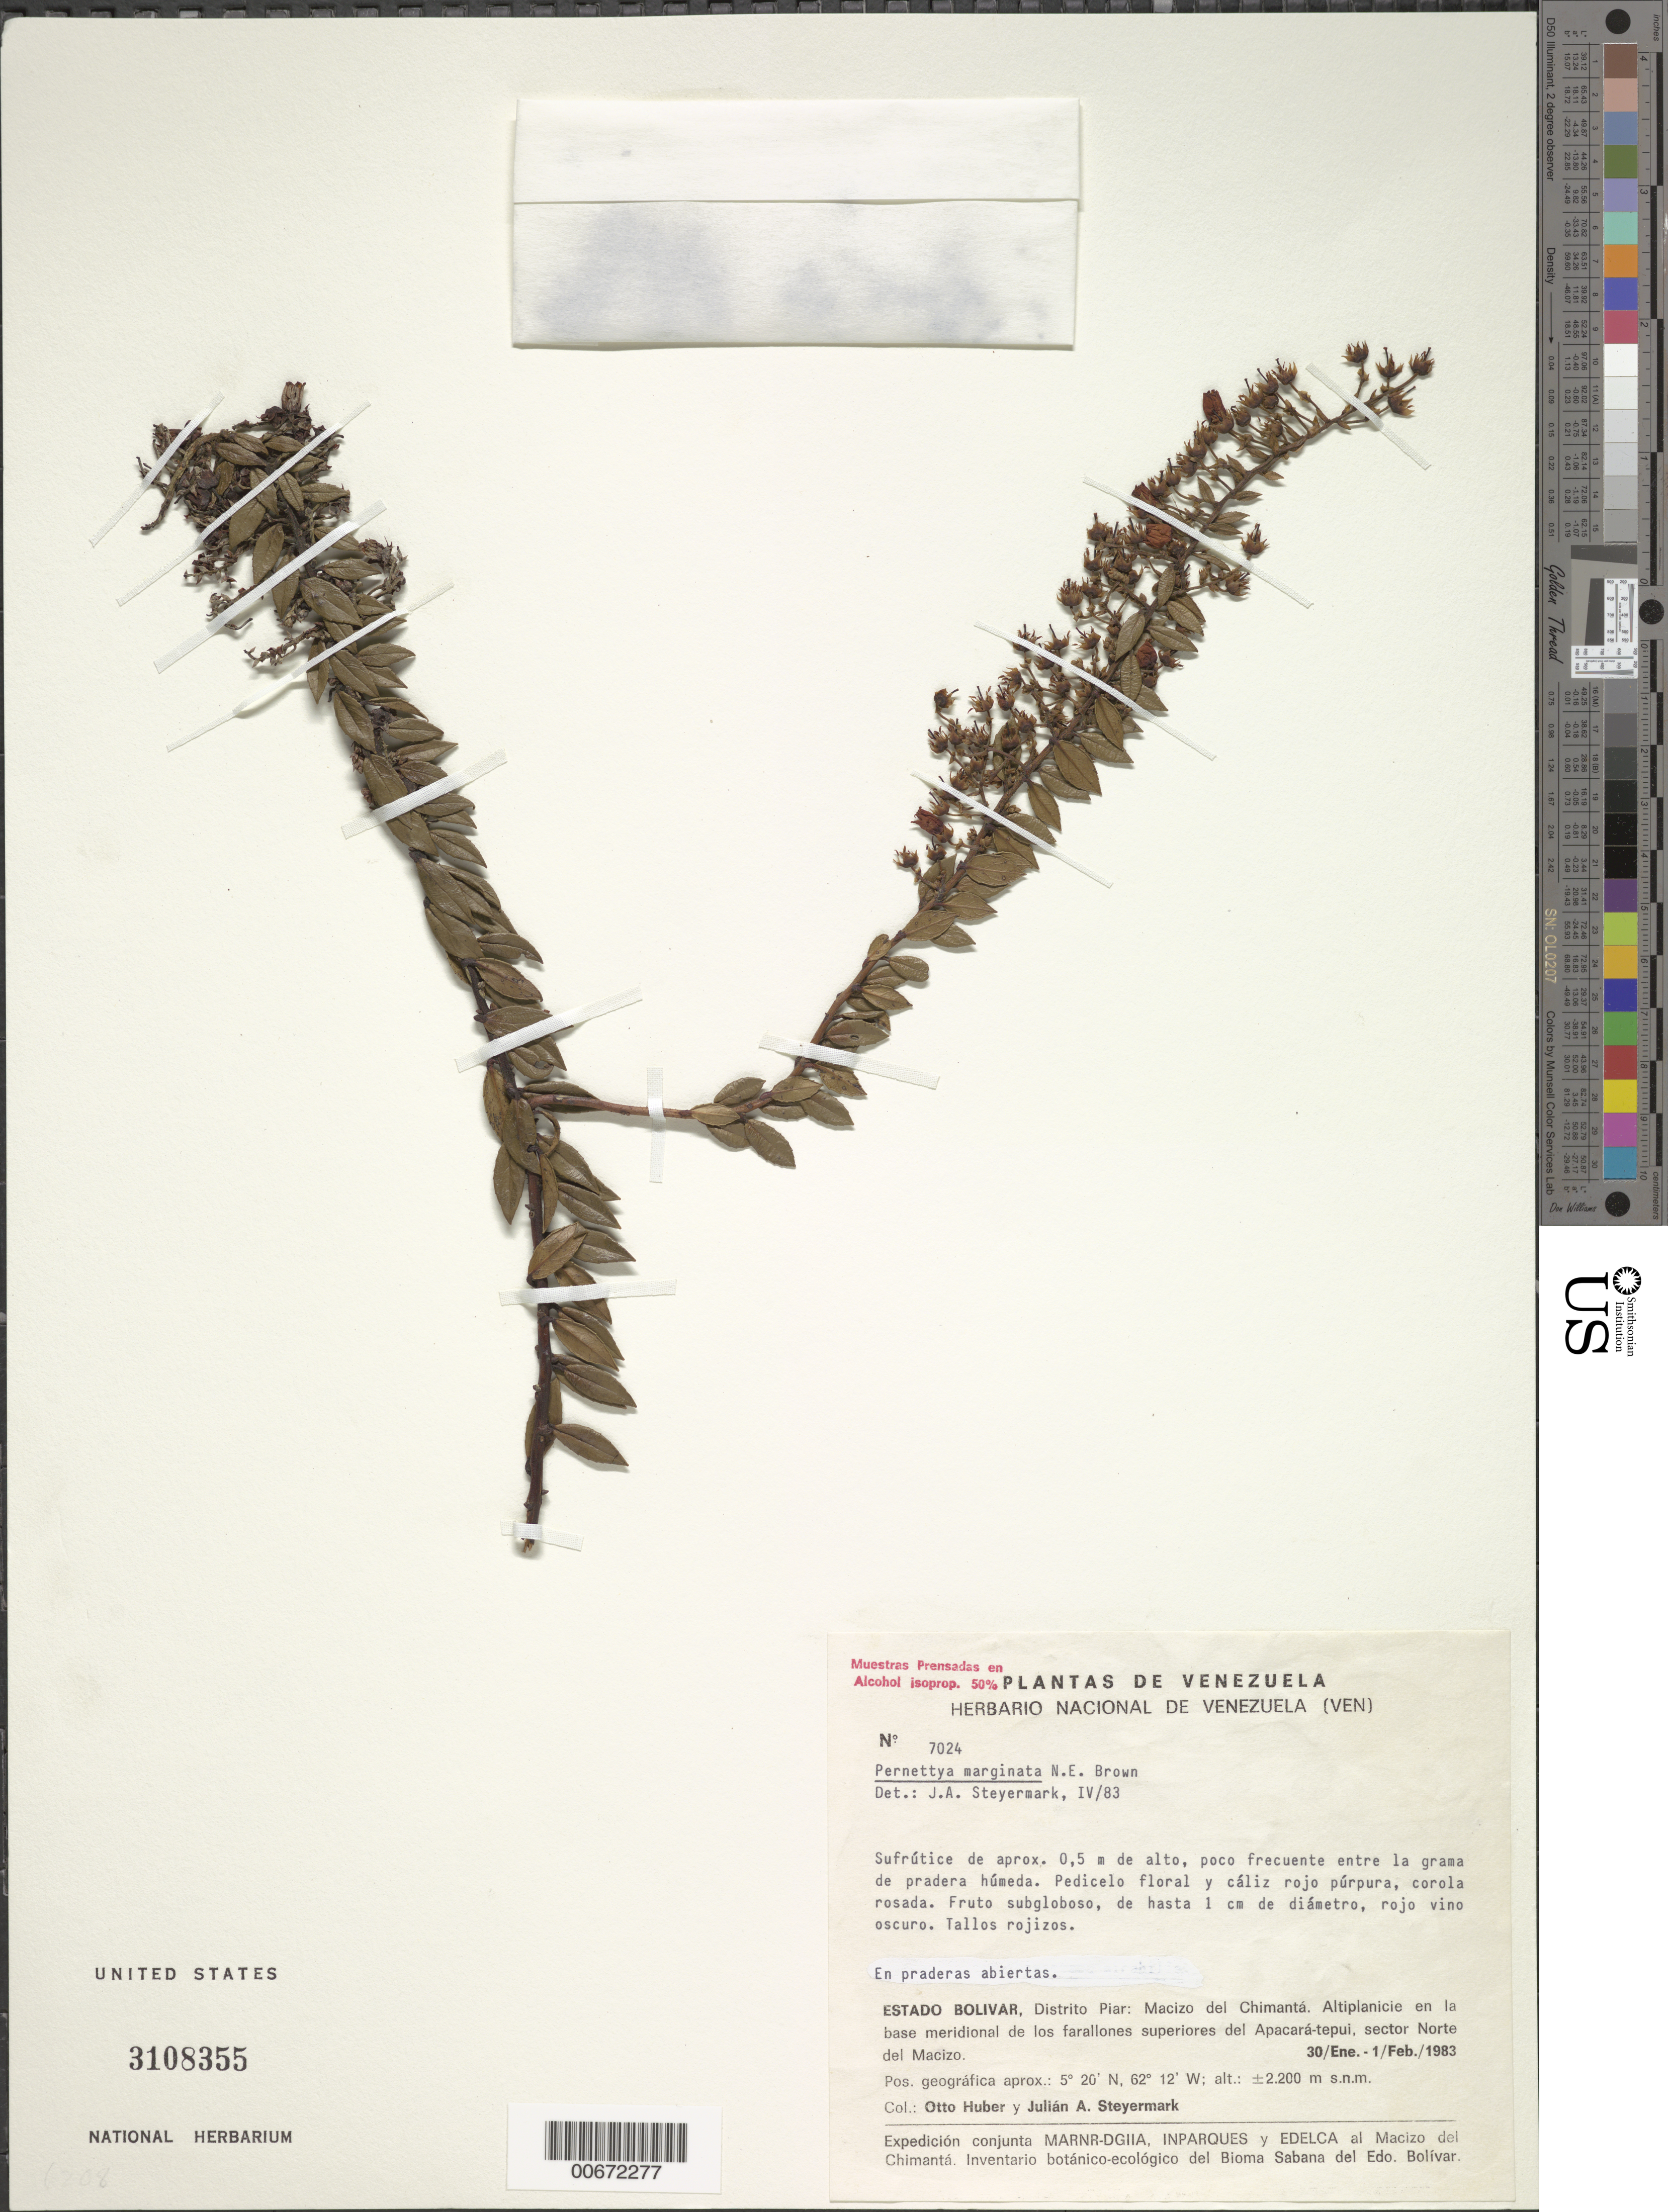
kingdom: Plantae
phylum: Tracheophyta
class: Magnoliopsida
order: Ericales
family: Ericaceae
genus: Pernettya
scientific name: Pernettya marginata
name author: N.E. Br.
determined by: Steyermark, Julian A., (VEN)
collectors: O. Huber & J. Steyermark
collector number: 7024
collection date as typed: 30-Jan-83 to 1-Feb-83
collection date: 1983-01-30/1983-02-01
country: Venezuela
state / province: Bolívar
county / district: Piar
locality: Macizo del Chimantá, altiplanicie en la base meridional de los farallones superíores del Apácara-tepuí, sector Norte del Macizo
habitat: En praderas abiertas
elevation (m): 2200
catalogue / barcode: US 3108355